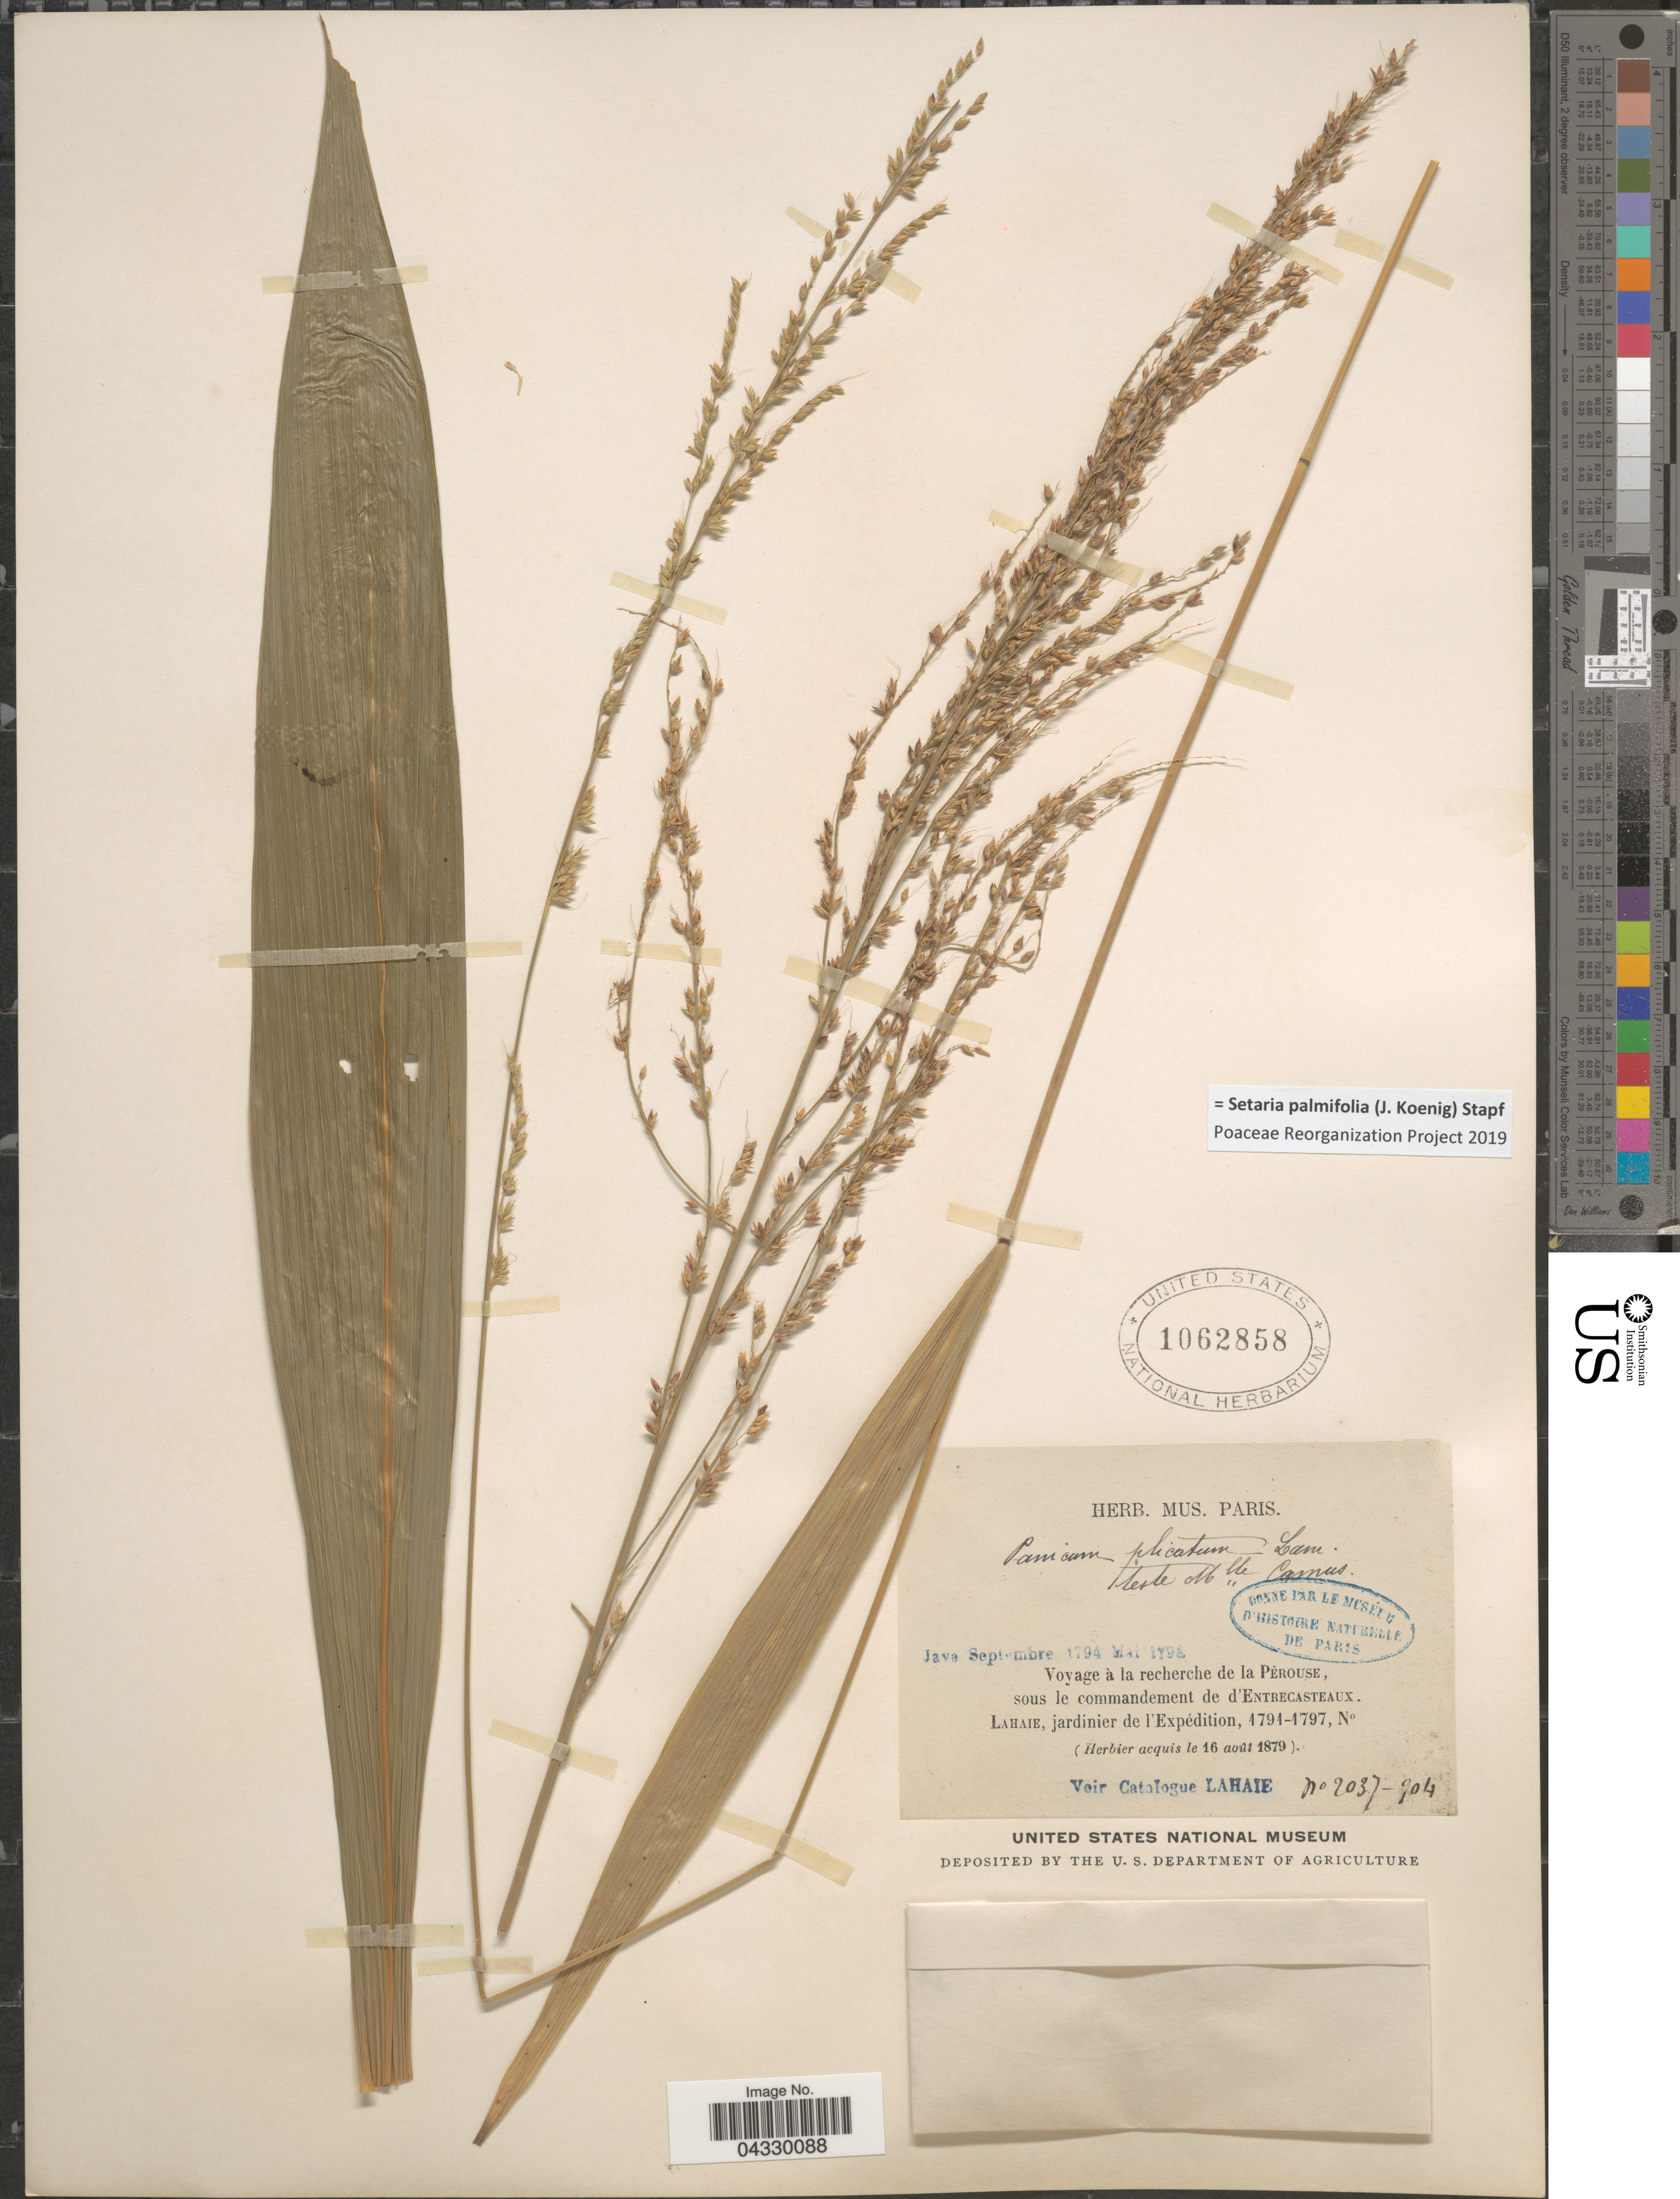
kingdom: Plantae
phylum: Tracheophyta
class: Liliopsida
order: Poales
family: Poaceae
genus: Setaria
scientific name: Setaria palmifolia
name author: (J. Koenig) Stapf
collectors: ex herb. Mus. Paris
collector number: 2037-904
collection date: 1879-08-16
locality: Voyage à la recherche de la Pérouse, sous le commandement de d'Entrecasteaux. Lahaie, jardinier de l'Expédition, 1791-1797.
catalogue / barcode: US 1062858